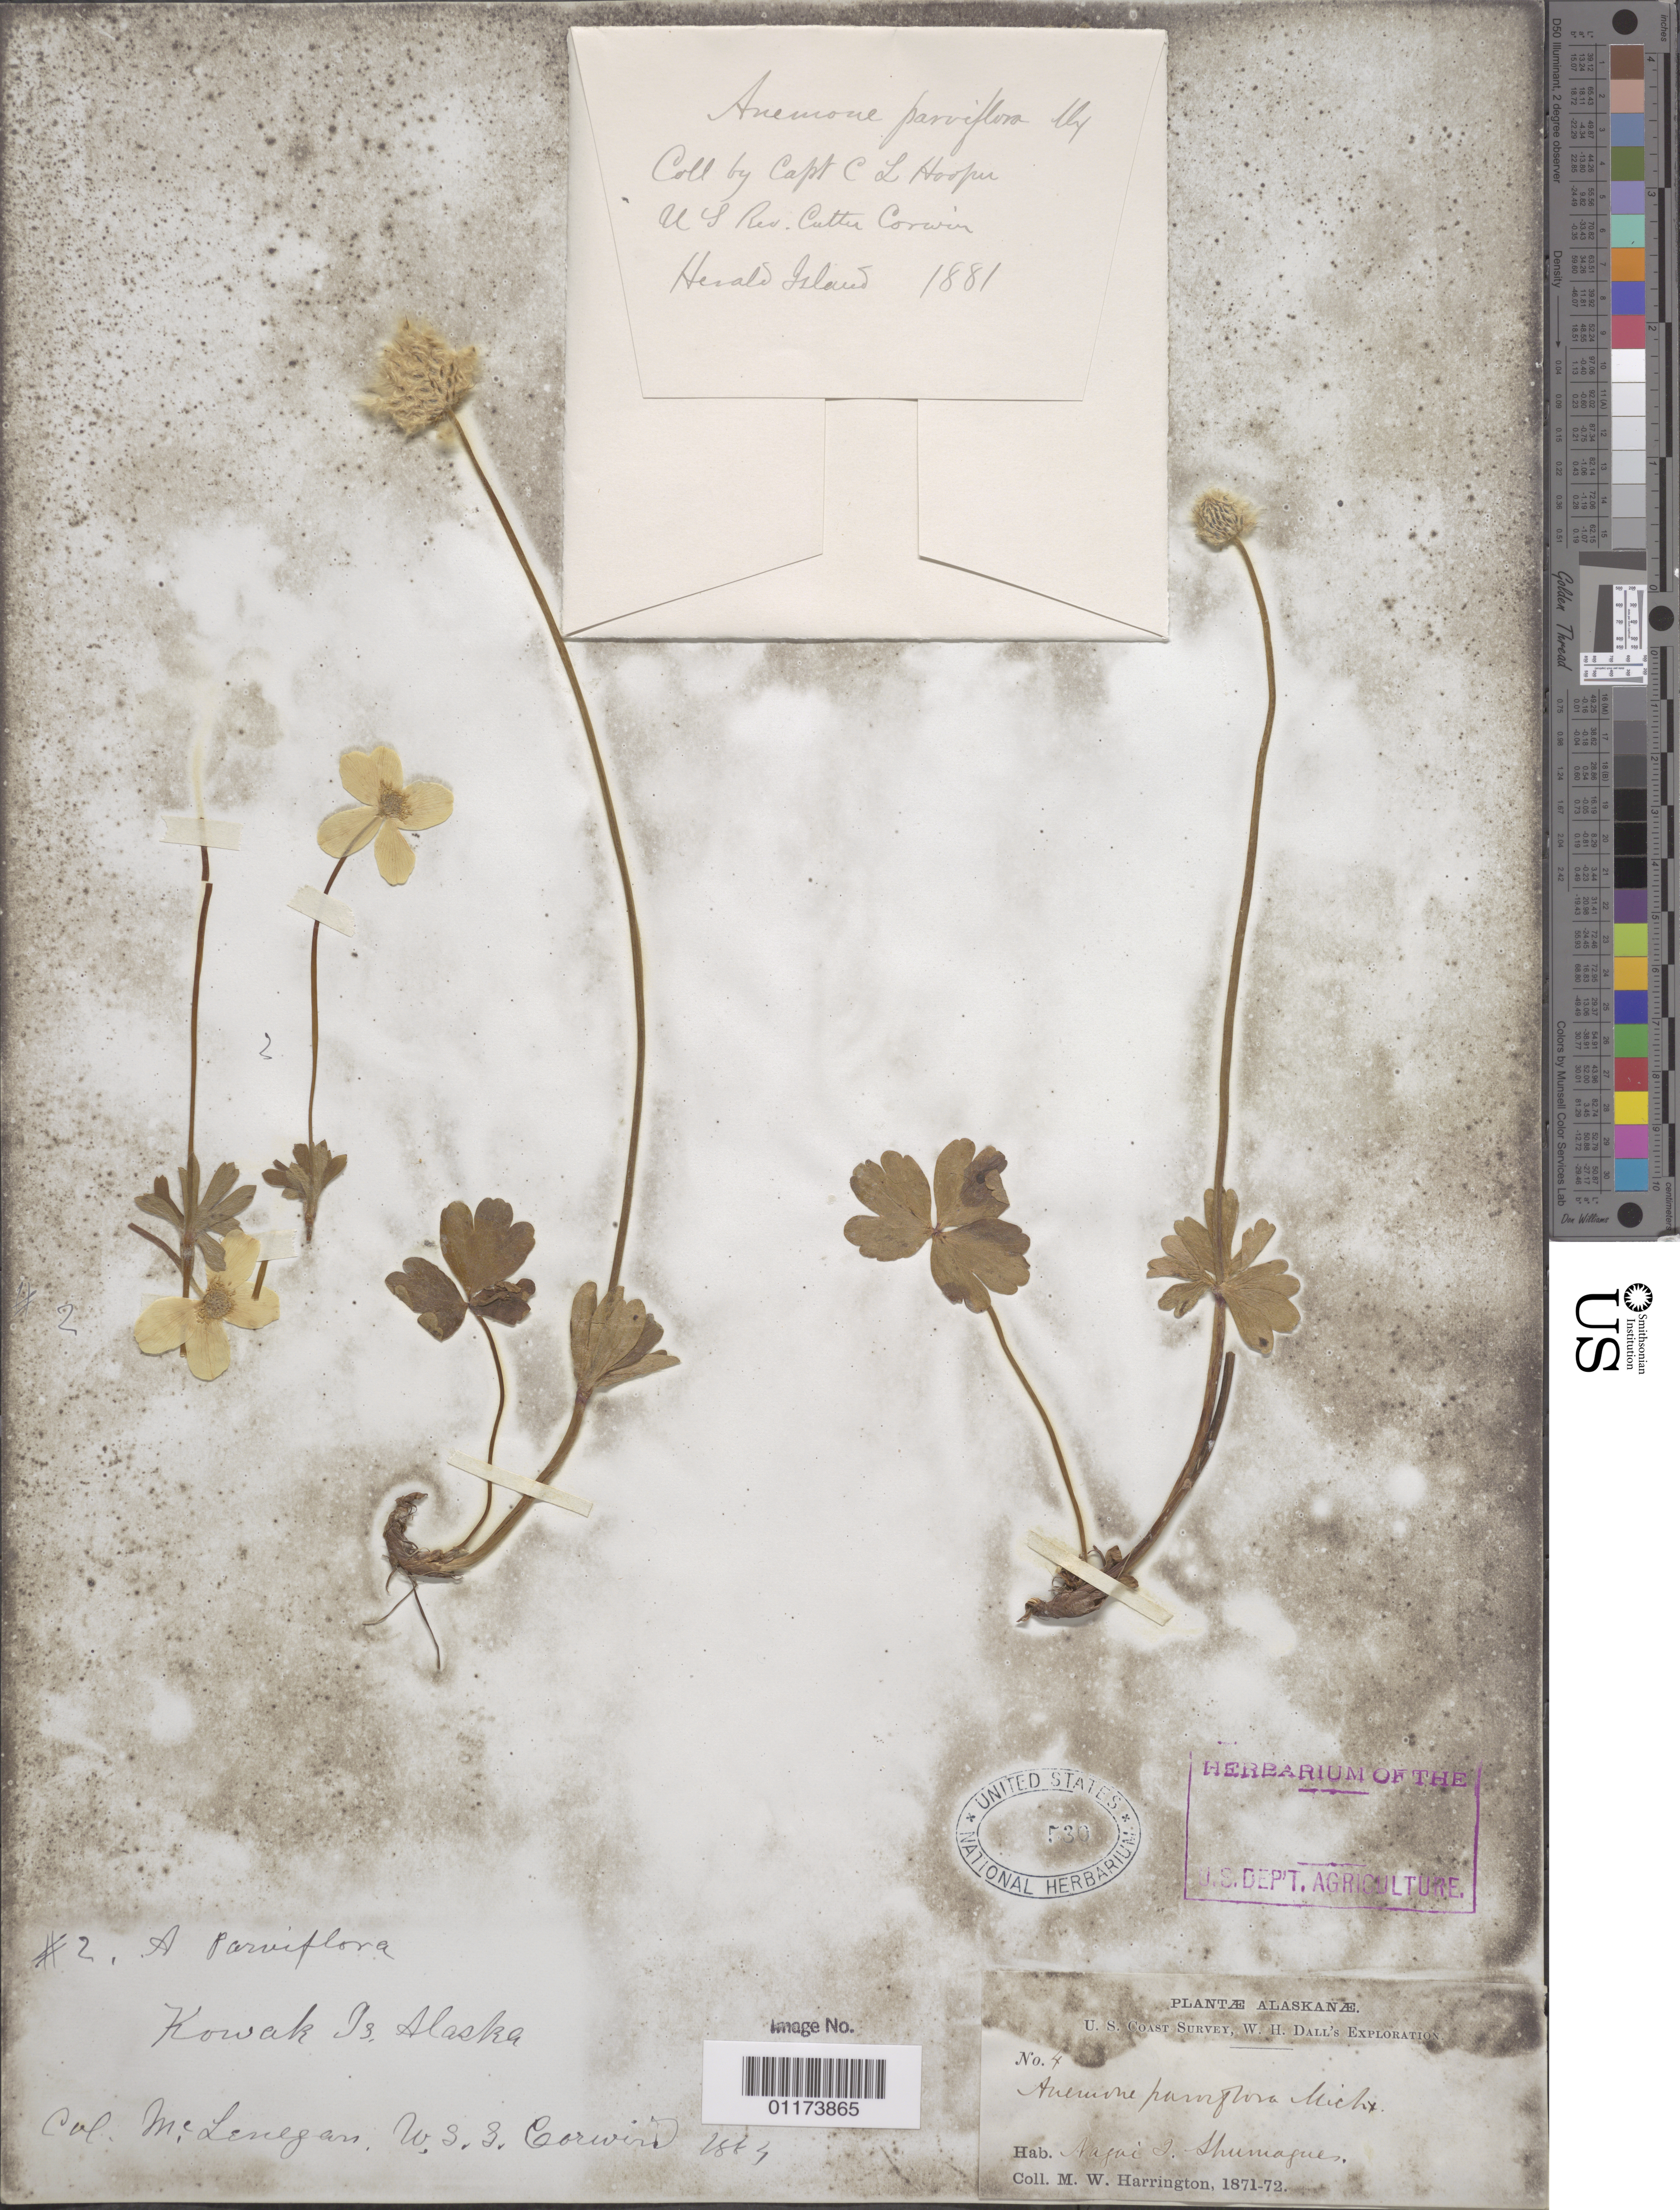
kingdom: Plantae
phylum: Tracheophyta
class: Magnoliopsida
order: Ranunculales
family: Ranunculaceae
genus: Anemone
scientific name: Anemone parviflora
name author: Michx.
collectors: M. W. Harrington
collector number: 4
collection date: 1871/1872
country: United States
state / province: Alaska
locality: Nagai Island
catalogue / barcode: US 539